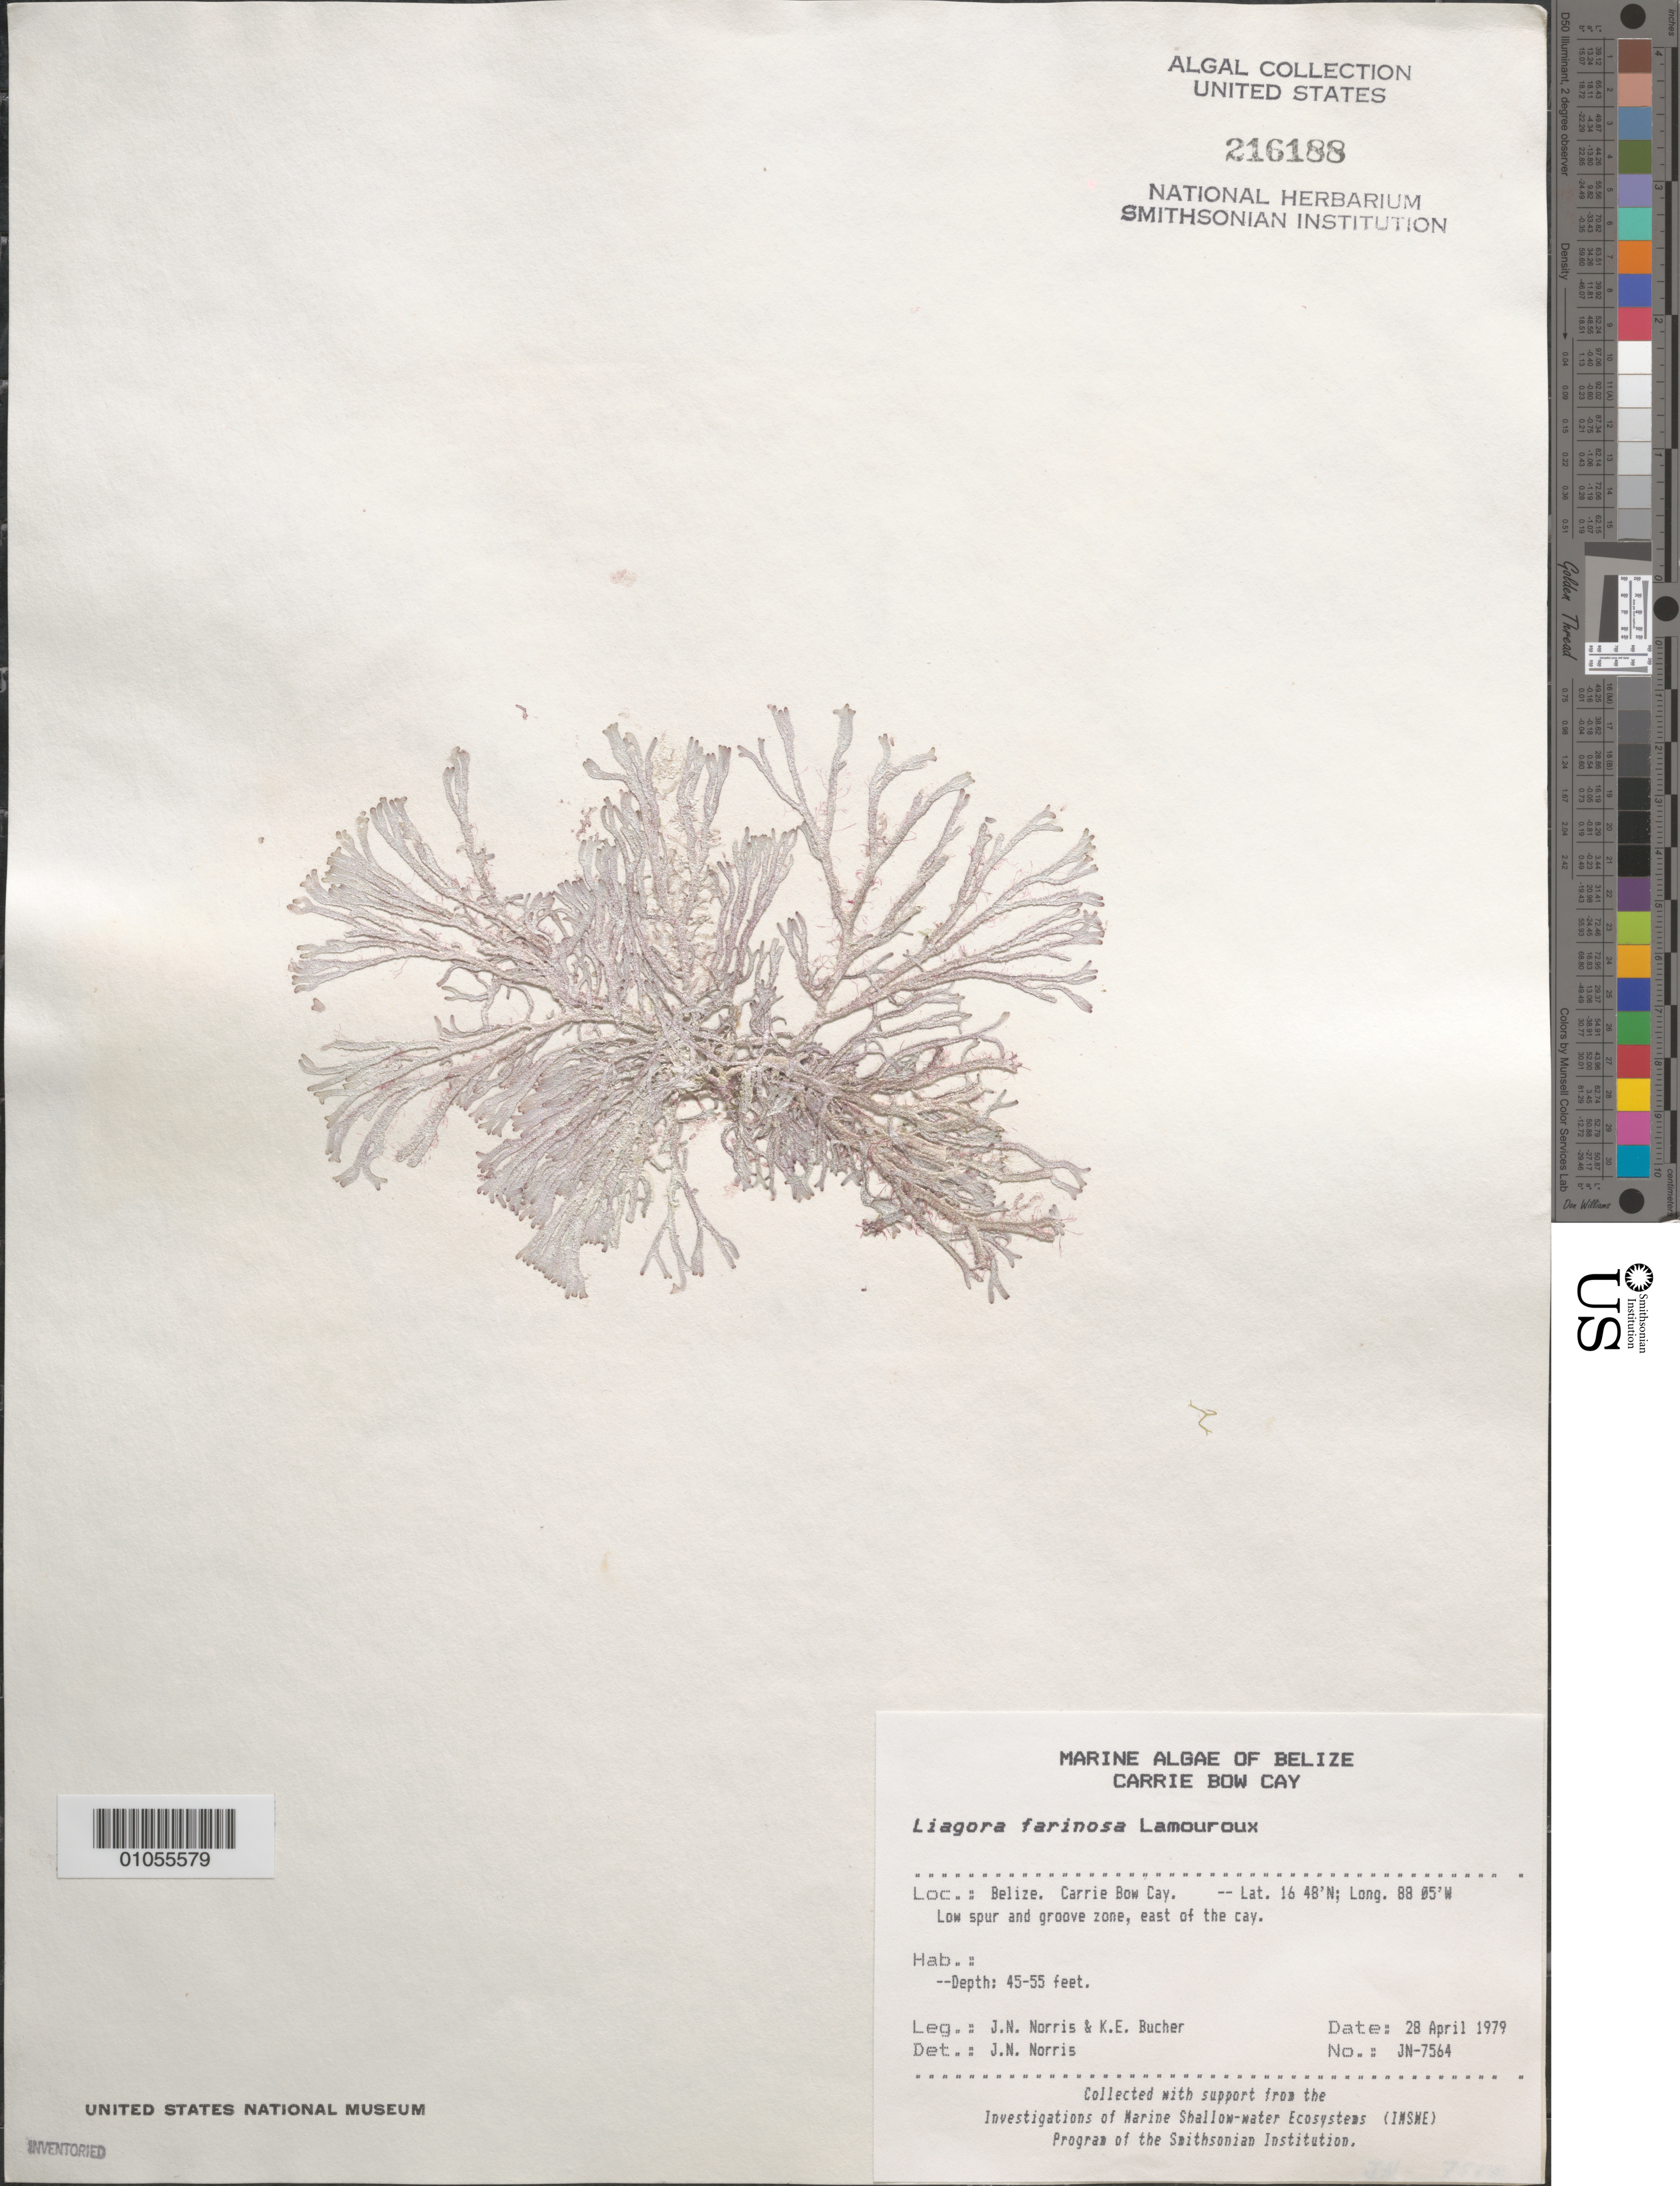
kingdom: Plantae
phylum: Rhodophyta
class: Florideophyceae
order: Nemaliales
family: Liagoraceae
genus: Liagora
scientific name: Liagora farinosa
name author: J.V.Lamouroux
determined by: Norris, James N.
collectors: J. N. Norris & K. E. Bucher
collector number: JN-7564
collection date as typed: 28 Apr 1979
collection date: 1979-04-28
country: Belize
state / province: Stann Creek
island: Carrie Bow Cay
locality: East of Carrie Bow Cay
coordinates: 16 48'N, 88 05'W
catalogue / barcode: US 216188